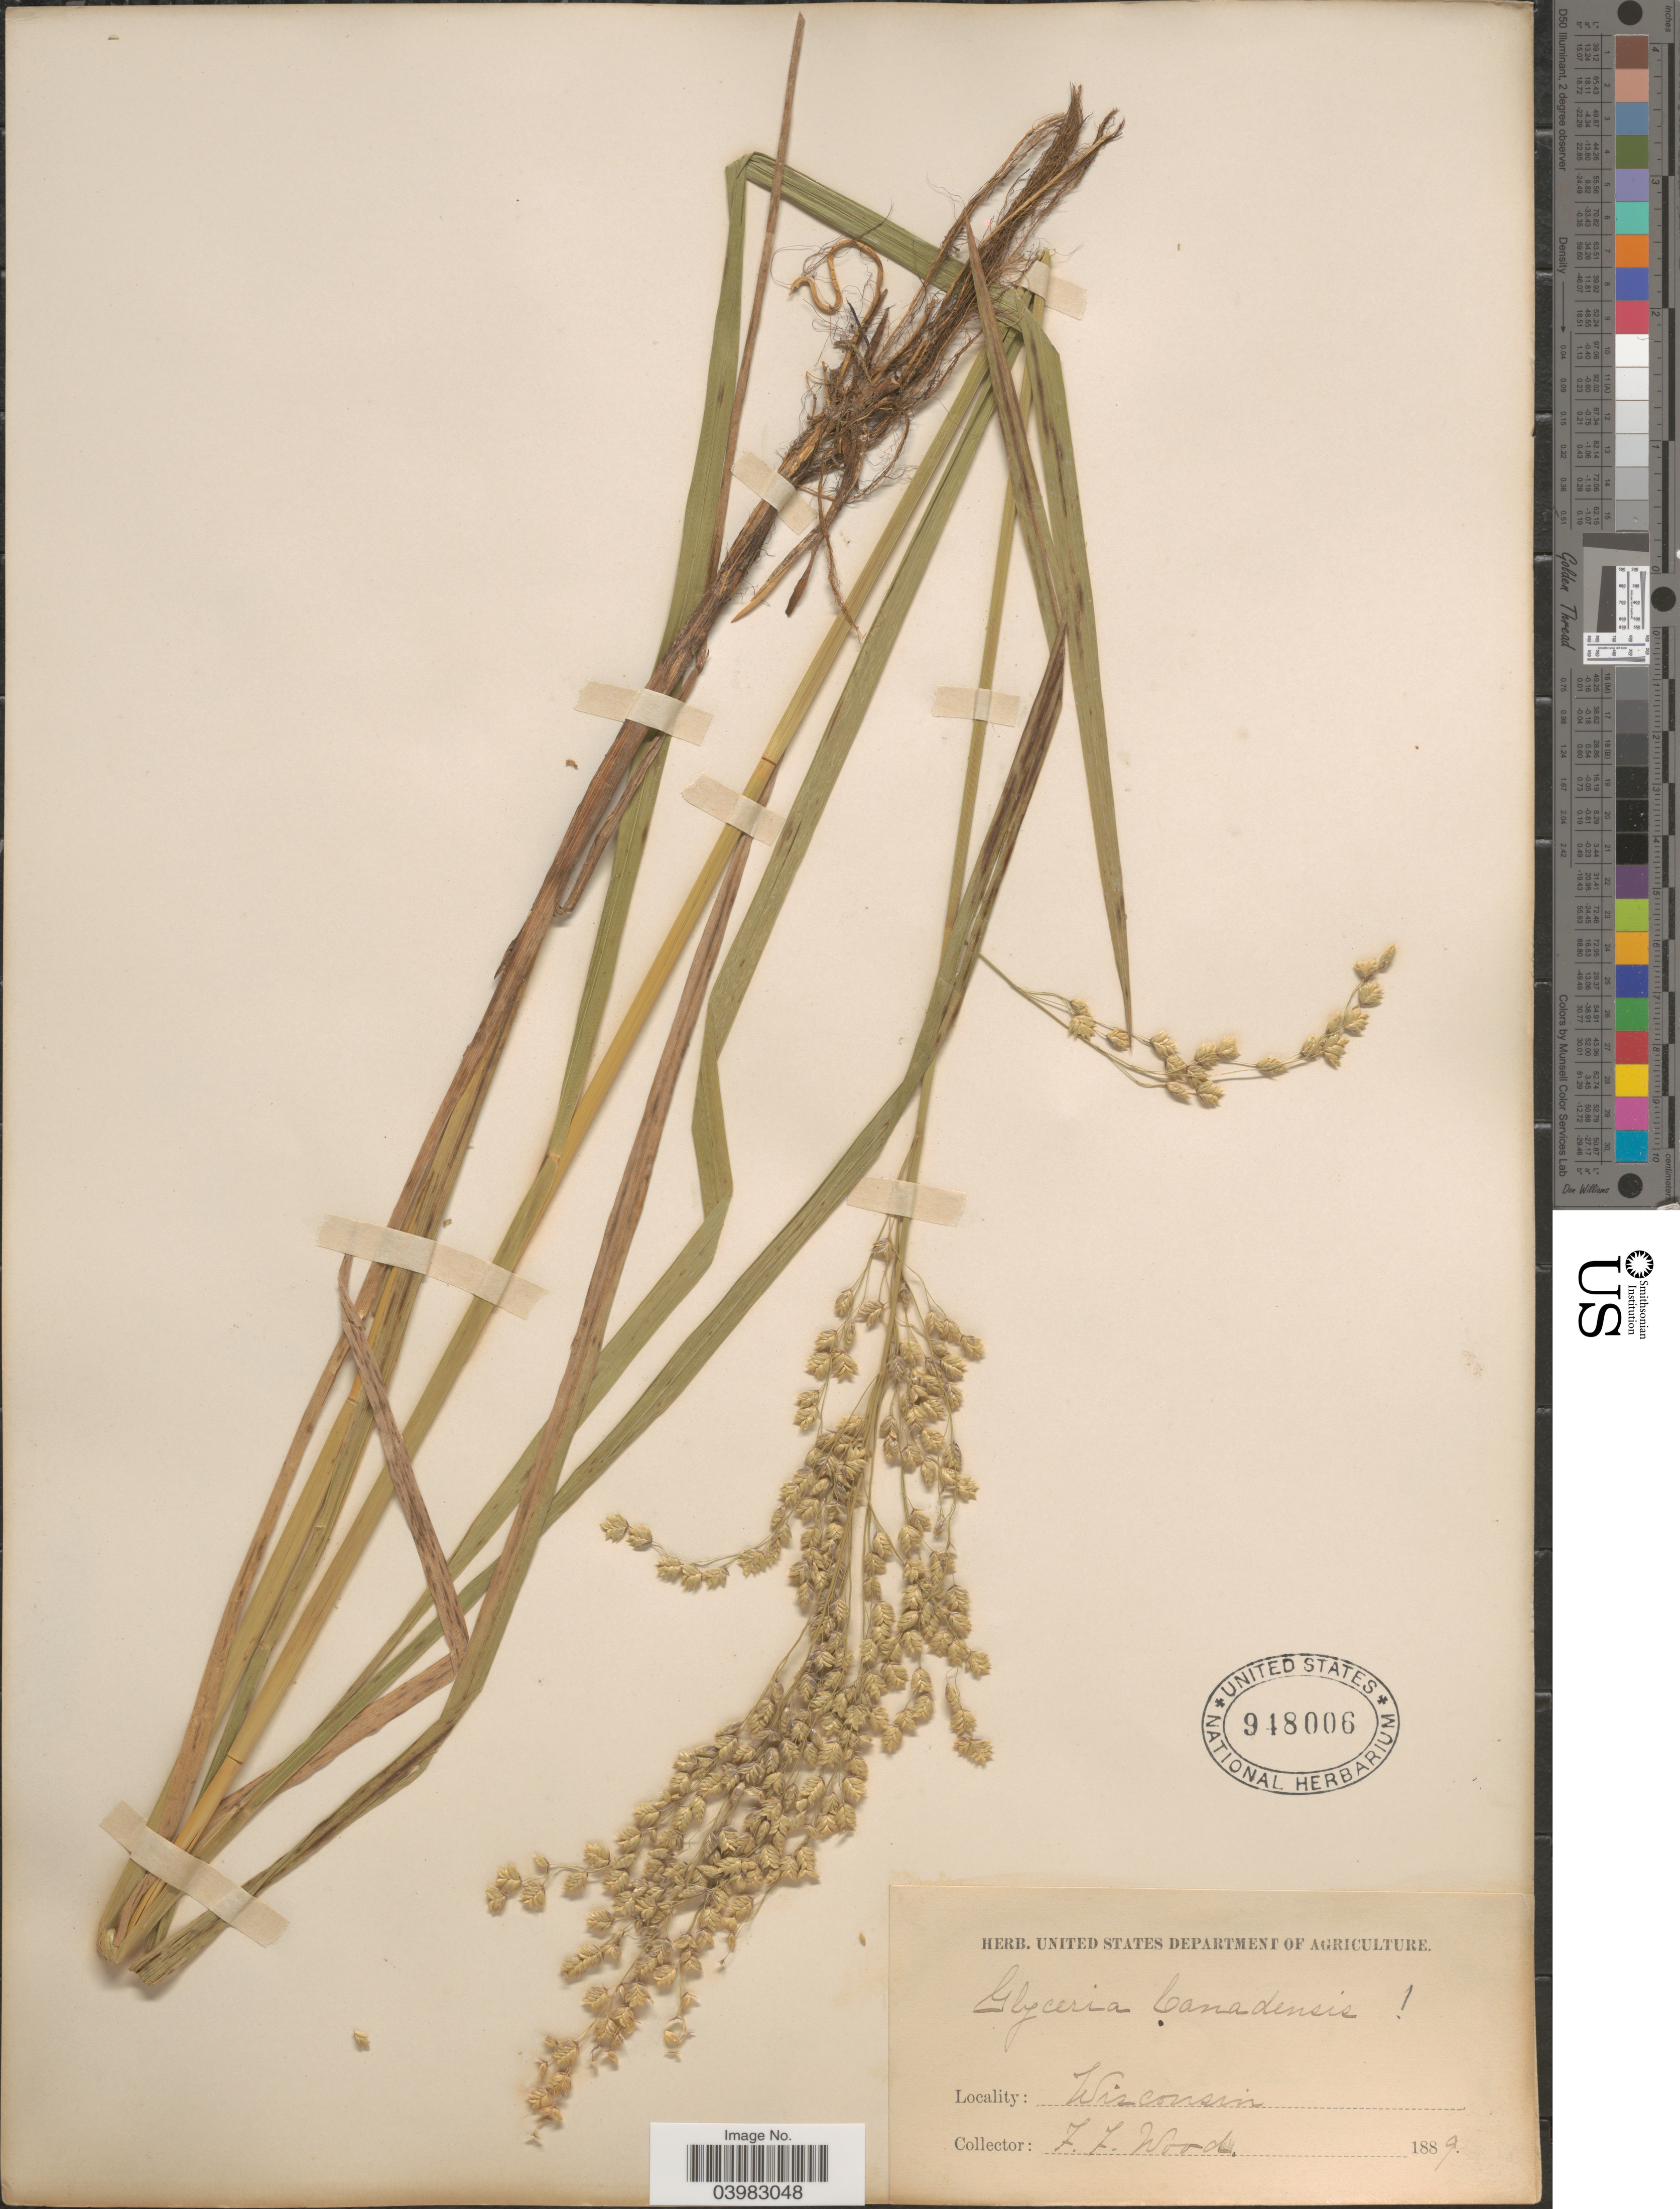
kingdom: Plantae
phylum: Tracheophyta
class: Liliopsida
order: Poales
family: Poaceae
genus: Glyceria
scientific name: Glyceria canadensis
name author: (Michx.) Trin.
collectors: F. Woods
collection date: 1889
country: United States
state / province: Wisconsin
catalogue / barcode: US 948006